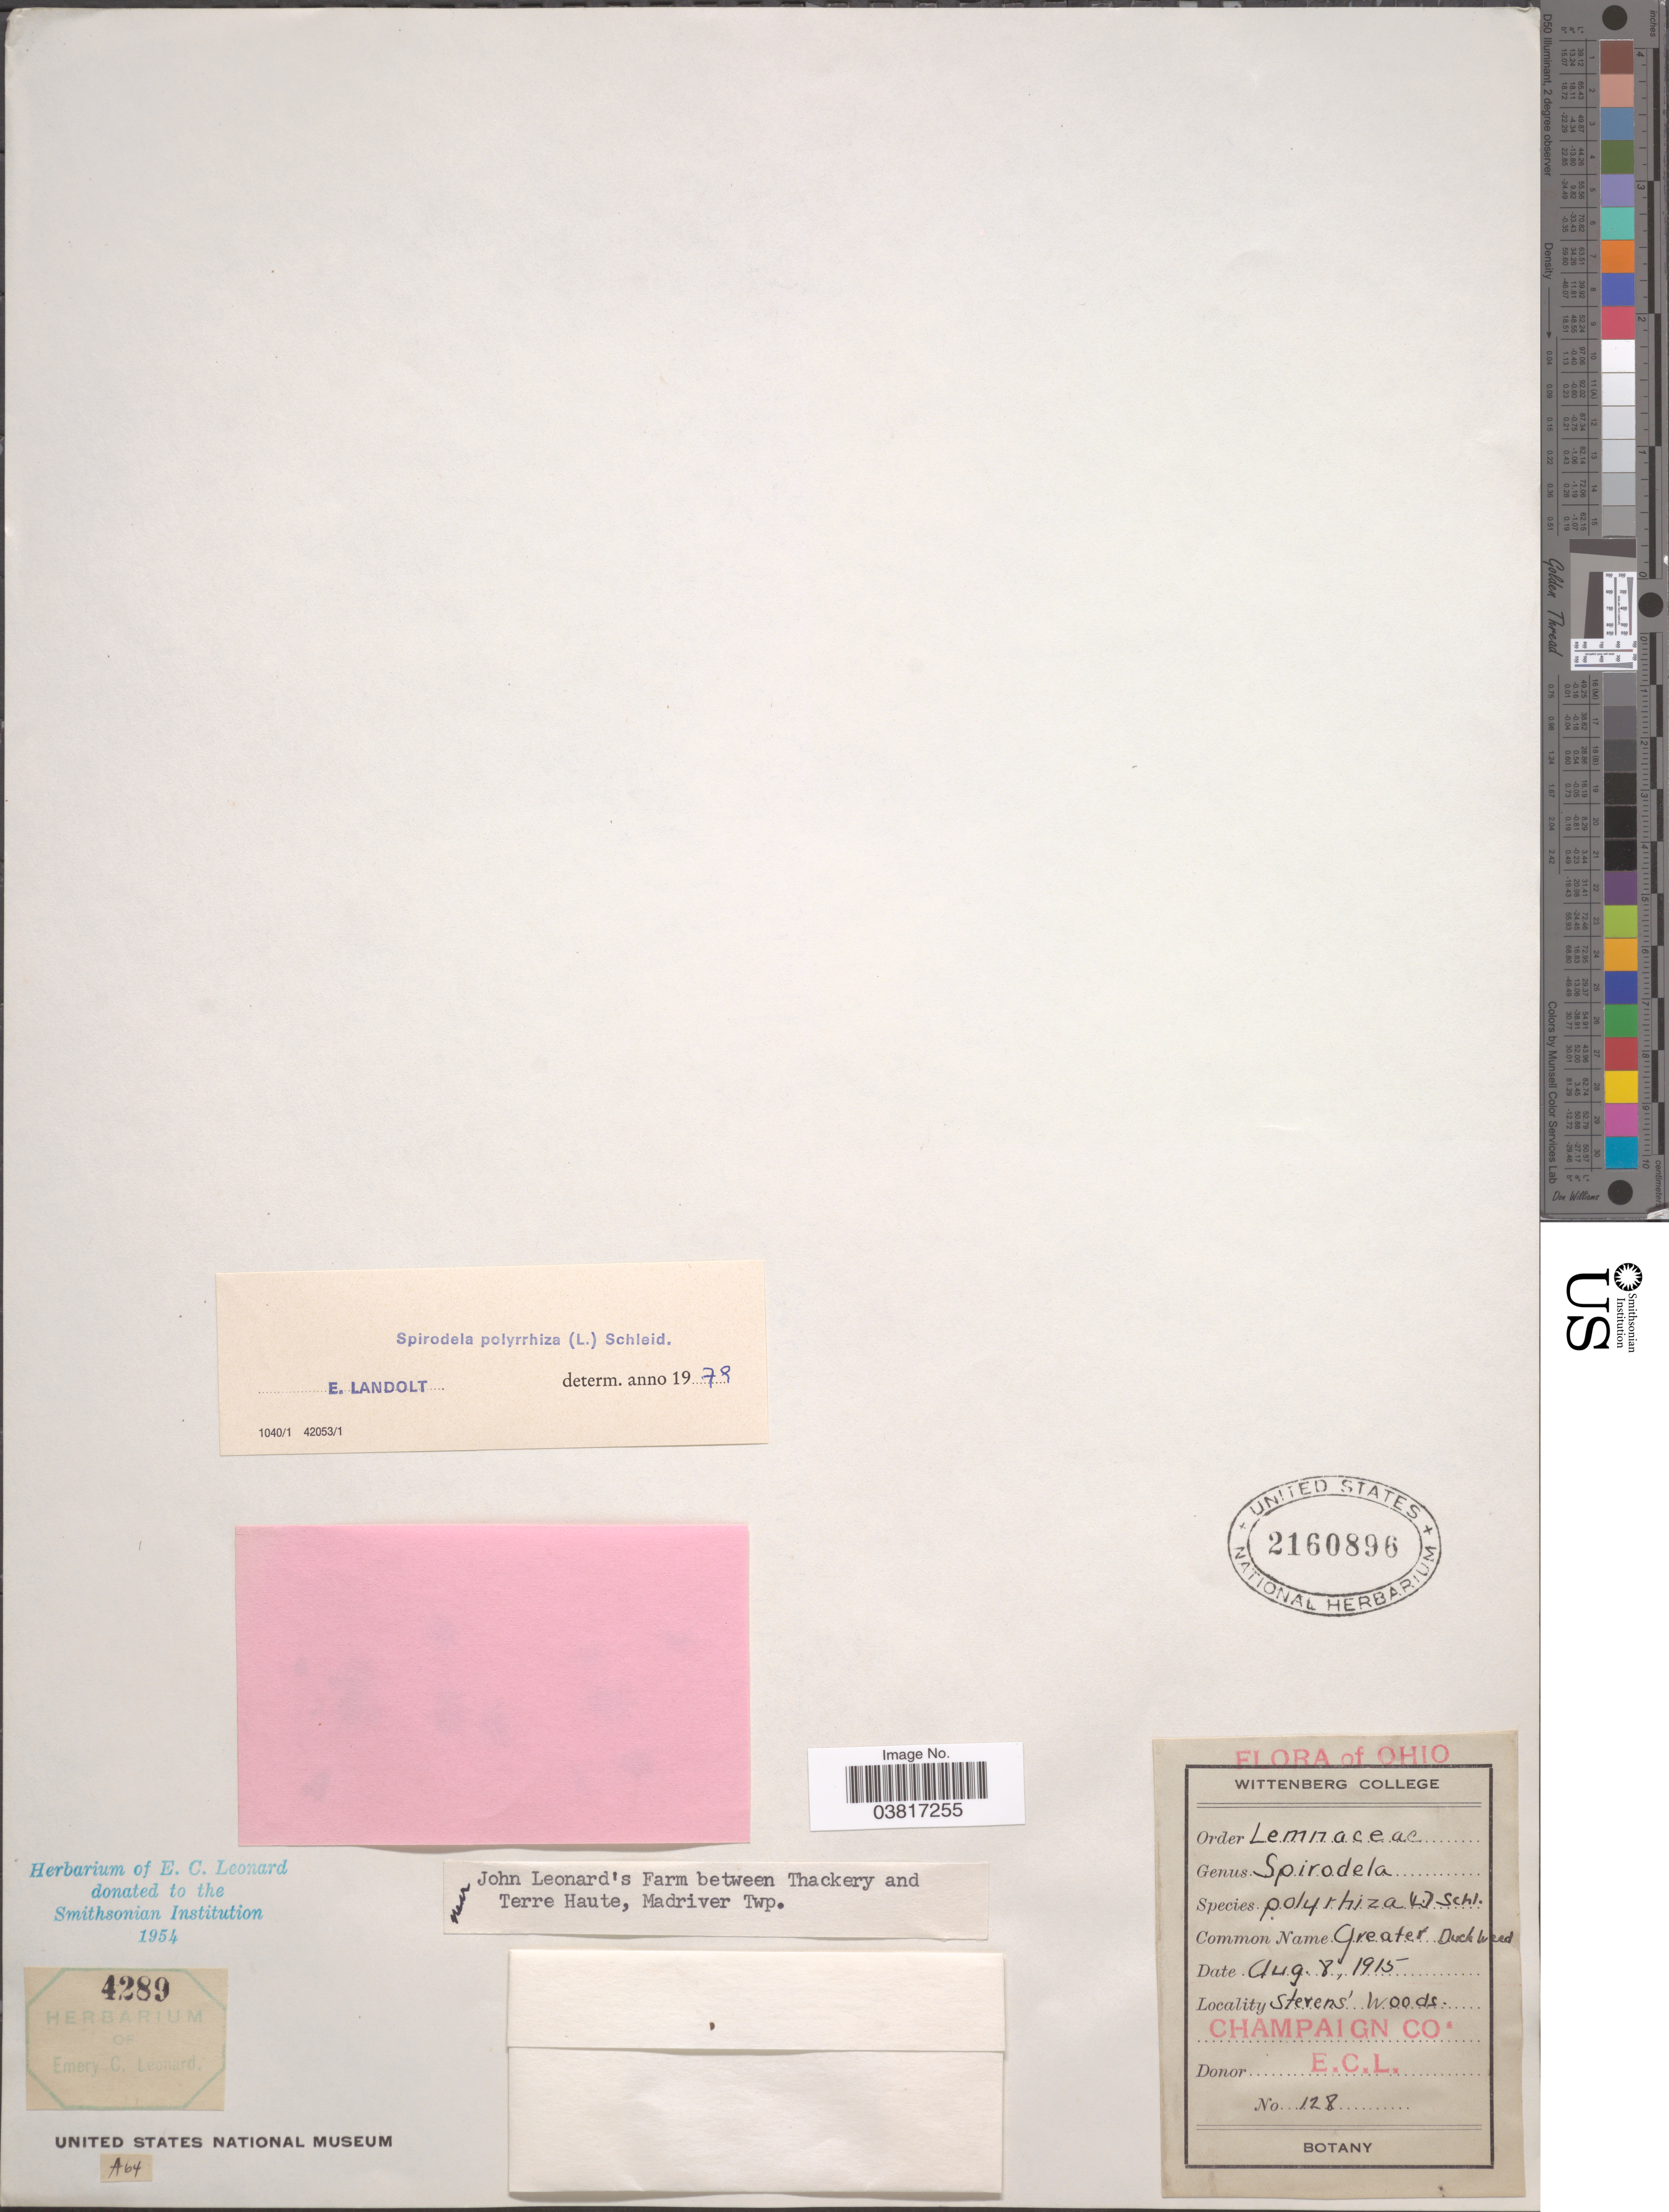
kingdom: Plantae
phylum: Tracheophyta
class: Liliopsida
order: Alismatales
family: Araceae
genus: Spirodela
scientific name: Spirodela polyrrhiza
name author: (L.) Schleid.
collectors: E. C. Leonard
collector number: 128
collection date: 1915-08-08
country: United States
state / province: Ohio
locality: Stevens' Woods. Champaign Co. Near John Leonard's Farm between Thackery and Terre Haute, Madriver Twp.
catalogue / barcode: US 2160896